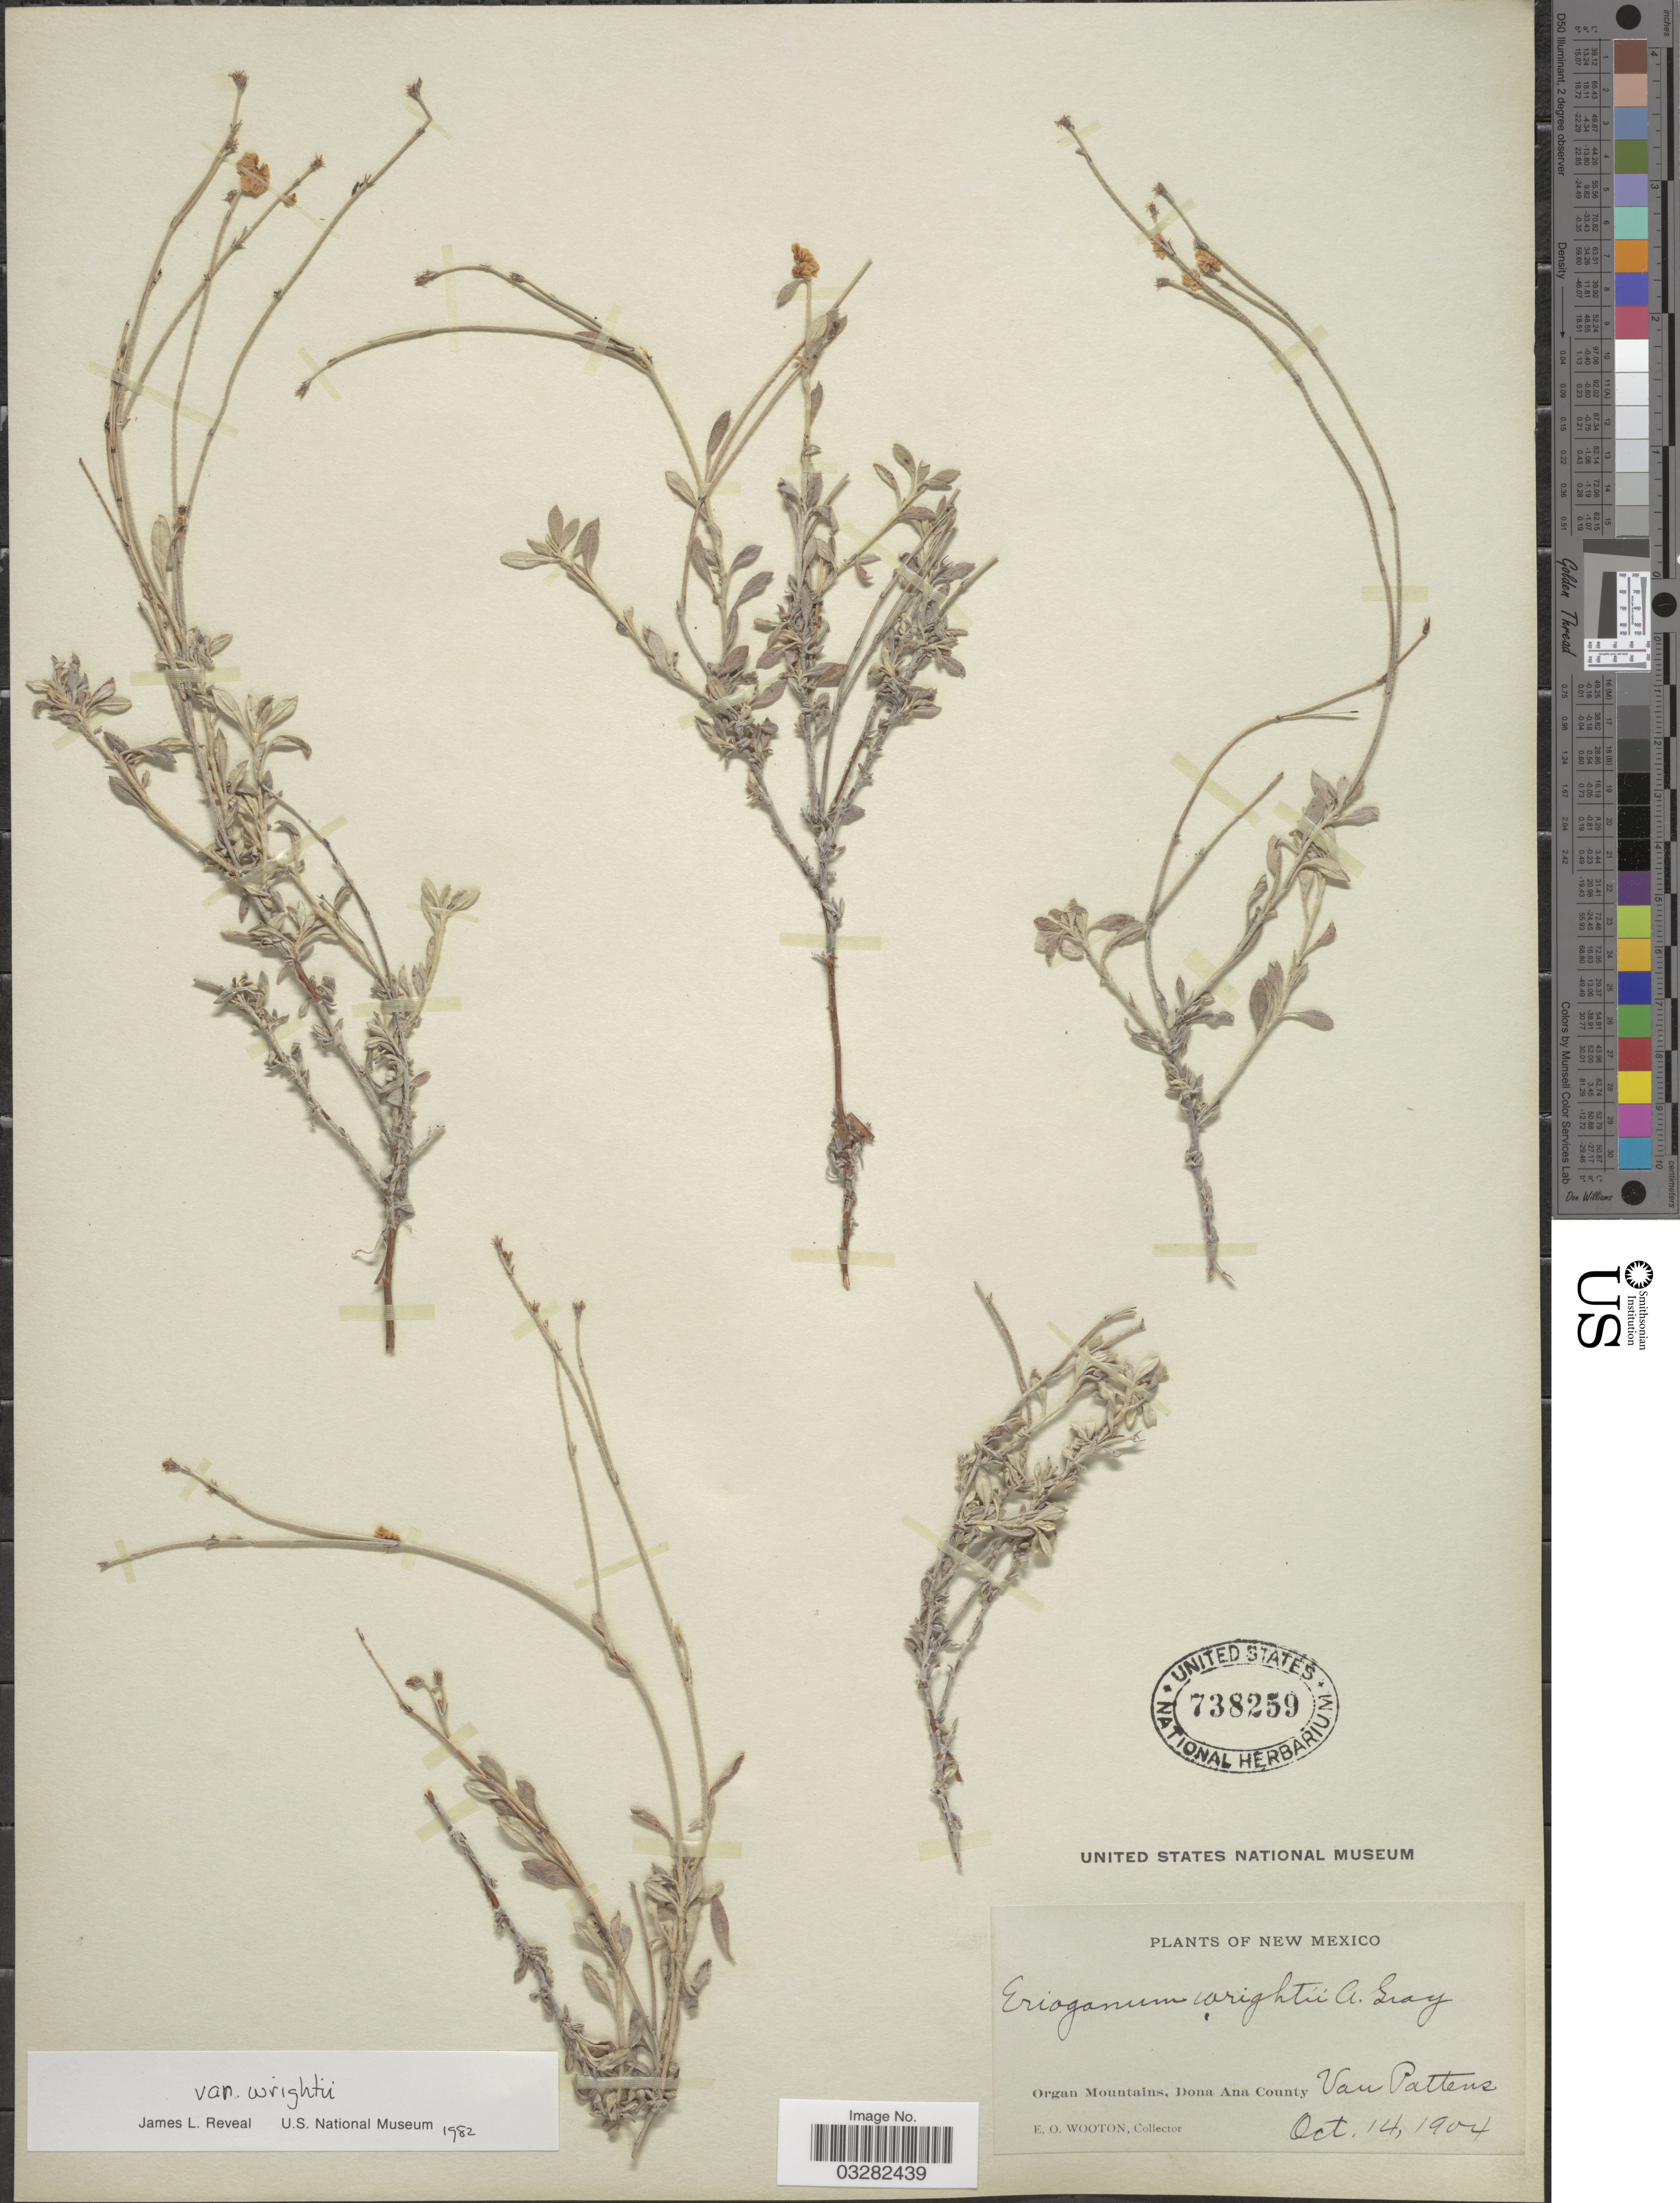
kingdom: Plantae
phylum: Tracheophyta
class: Magnoliopsida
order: Caryophyllales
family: Polygonaceae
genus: Eriogonum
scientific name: Eriogonum wrightii var. wrightii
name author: Torr. ex Benth.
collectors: E. O. Wooton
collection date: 1904-10-14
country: United States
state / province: New Mexico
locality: Organ Mountains, Dona Ana County. Van Pattens.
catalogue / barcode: US 738259